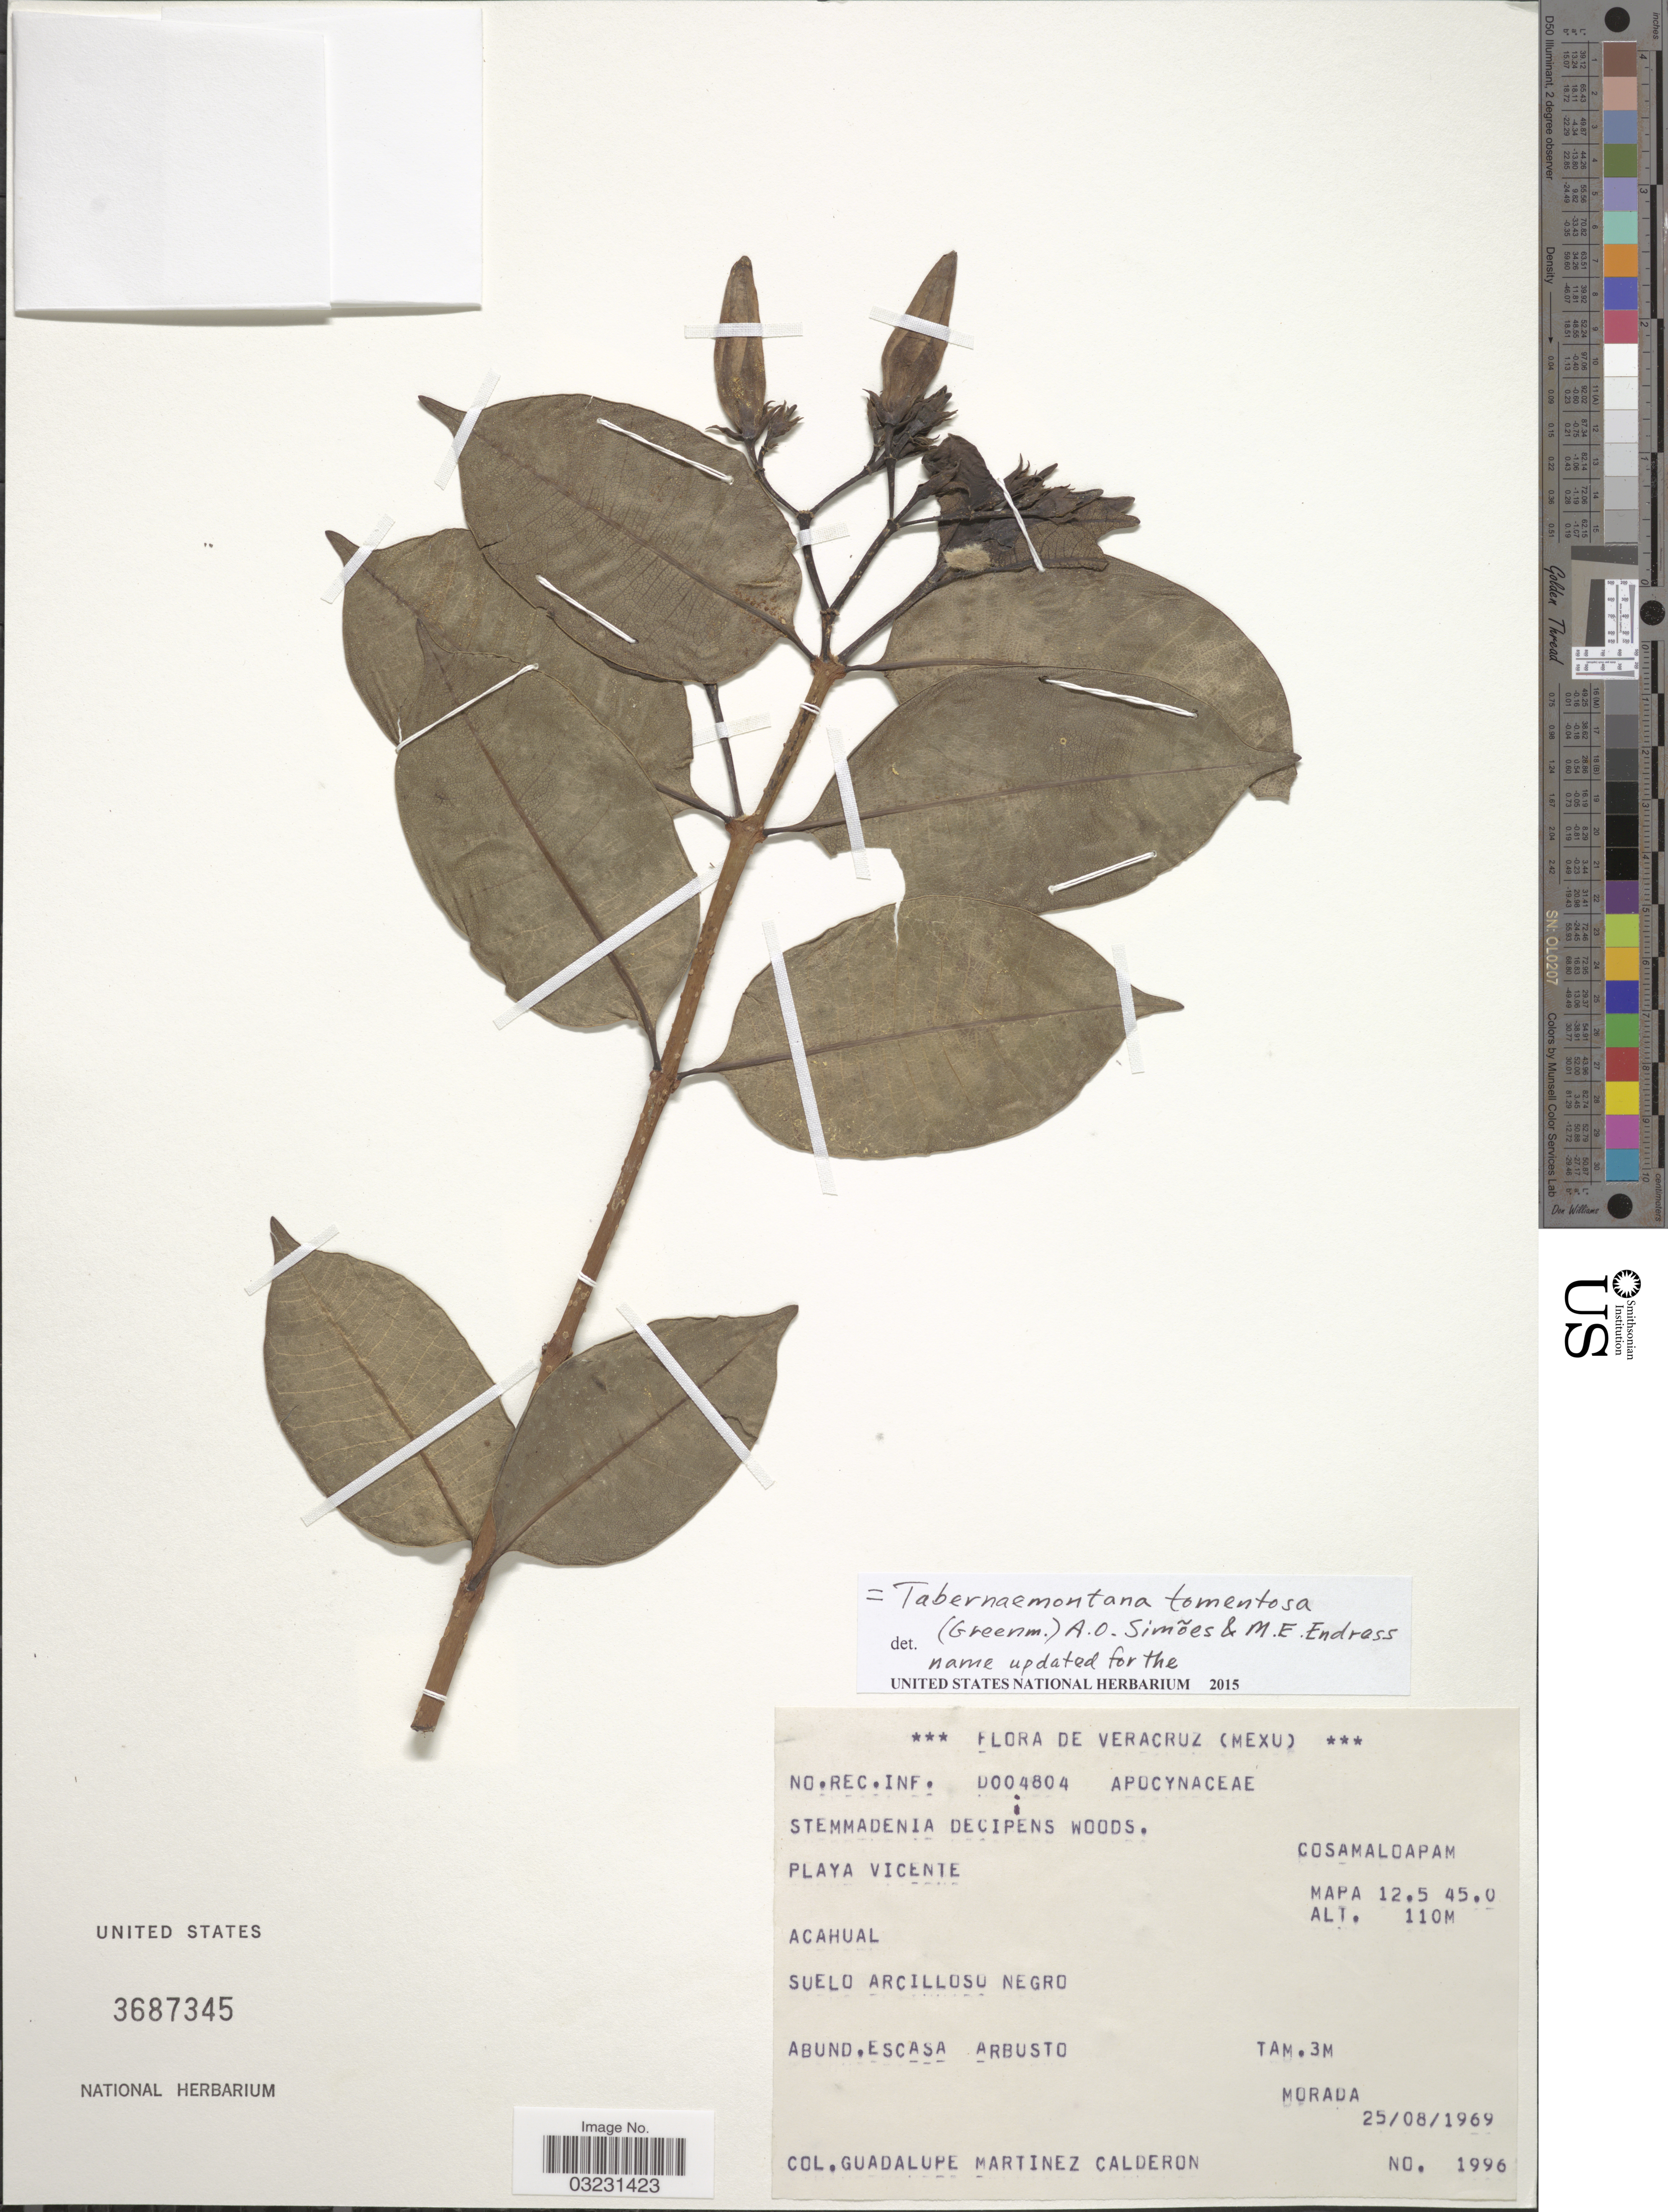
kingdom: Plantae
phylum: Tracheophyta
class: Magnoliopsida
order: Gentianales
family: Apocynaceae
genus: Tabernaemontana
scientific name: Tabernaemontana tomentosa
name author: (Greenm.) A.O. Simões & M.E. Endress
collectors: G. Martinez-C.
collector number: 1996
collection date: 1969-08-25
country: Mexico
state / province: Veracruz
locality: Veracruz, Playa Vicente, Cosamaloapam, Playa Vicente, Mapa 12.5 45.0, Acahual, Suelo Arcilloso Negro.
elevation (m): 110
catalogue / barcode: US 3687345